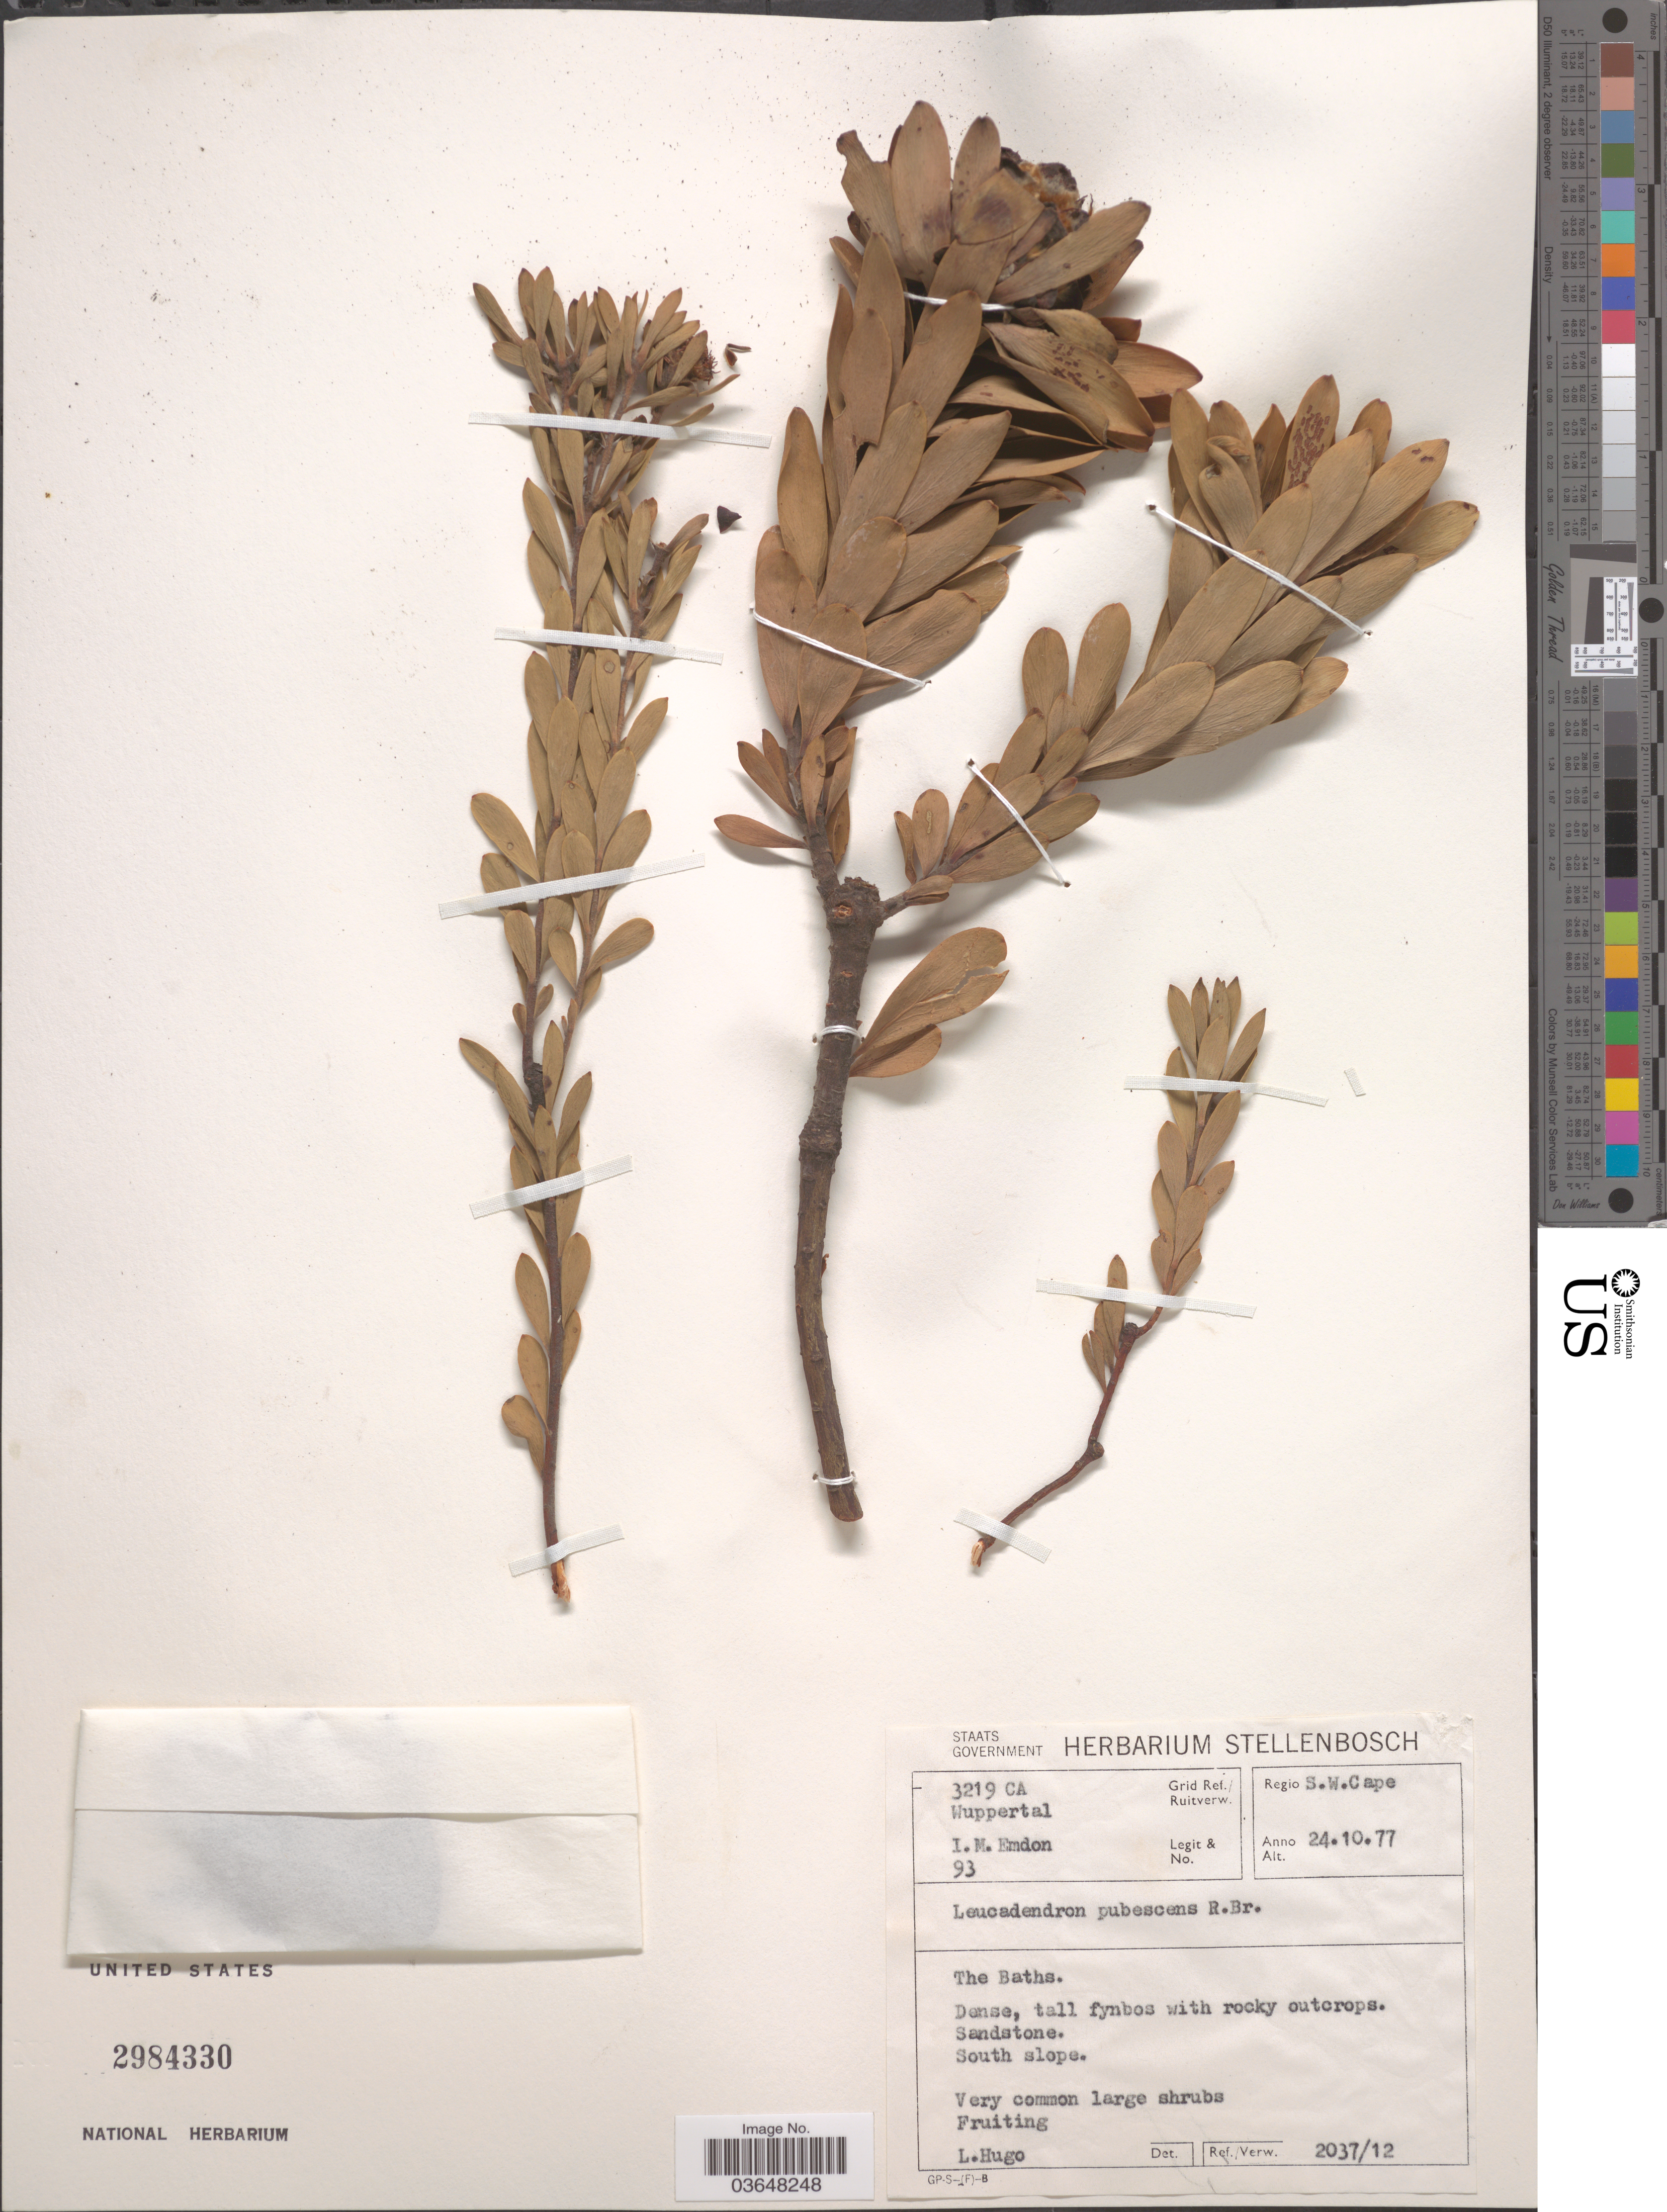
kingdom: Plantae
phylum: Tracheophyta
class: Magnoliopsida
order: Proteales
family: Proteaceae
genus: Leucadendron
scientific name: Leucadendron pubescens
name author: R. Br.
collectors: I. Emdon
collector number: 93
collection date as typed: Transcribed d/m/y: 24/10/77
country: South Africa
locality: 3219 CA Wuppertal Grid Ref./Ruitverw. Regio S.W.Cape. The Baths. South slope.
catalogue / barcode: US 2984330